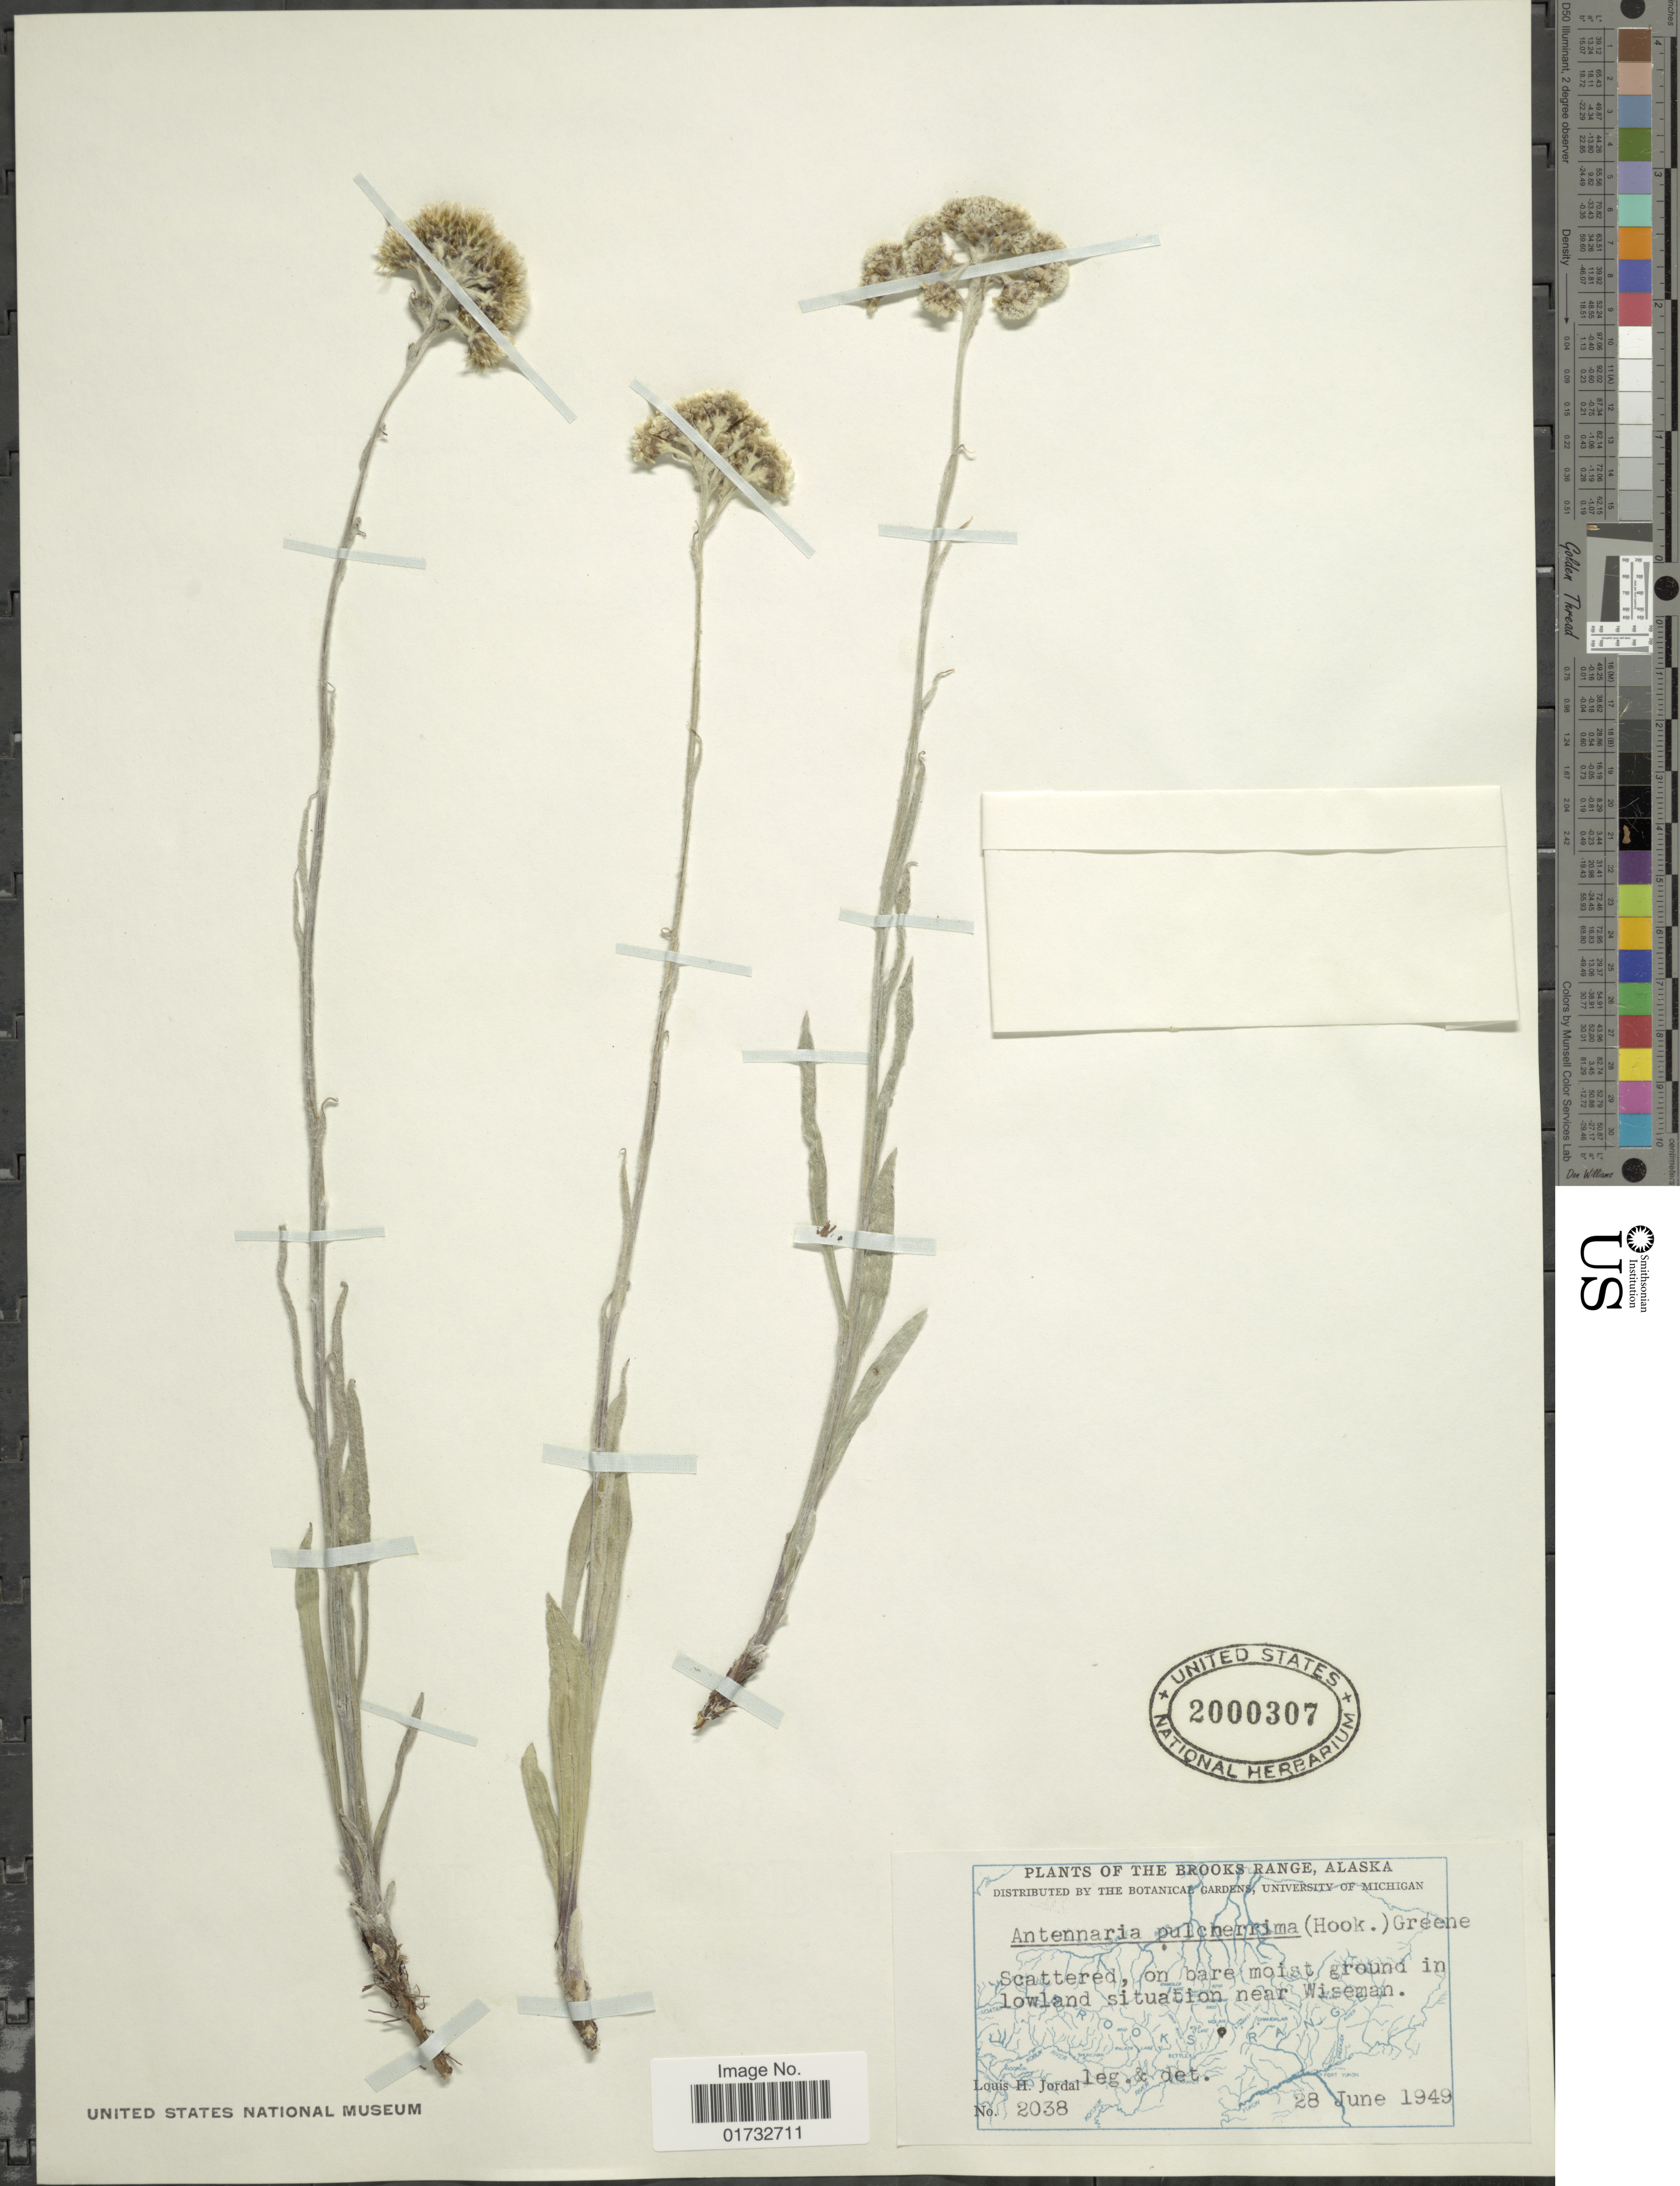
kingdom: Plantae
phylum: Tracheophyta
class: Magnoliopsida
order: Asterales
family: Asteraceae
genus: Antennaria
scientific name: Antennaria pulcherrima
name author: (Hook.) Greene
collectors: L. Jordal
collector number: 2038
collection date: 1949-06-28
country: United States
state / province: Alaska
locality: Brooks Range. lowland situation near Wiseman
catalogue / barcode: US 2000307